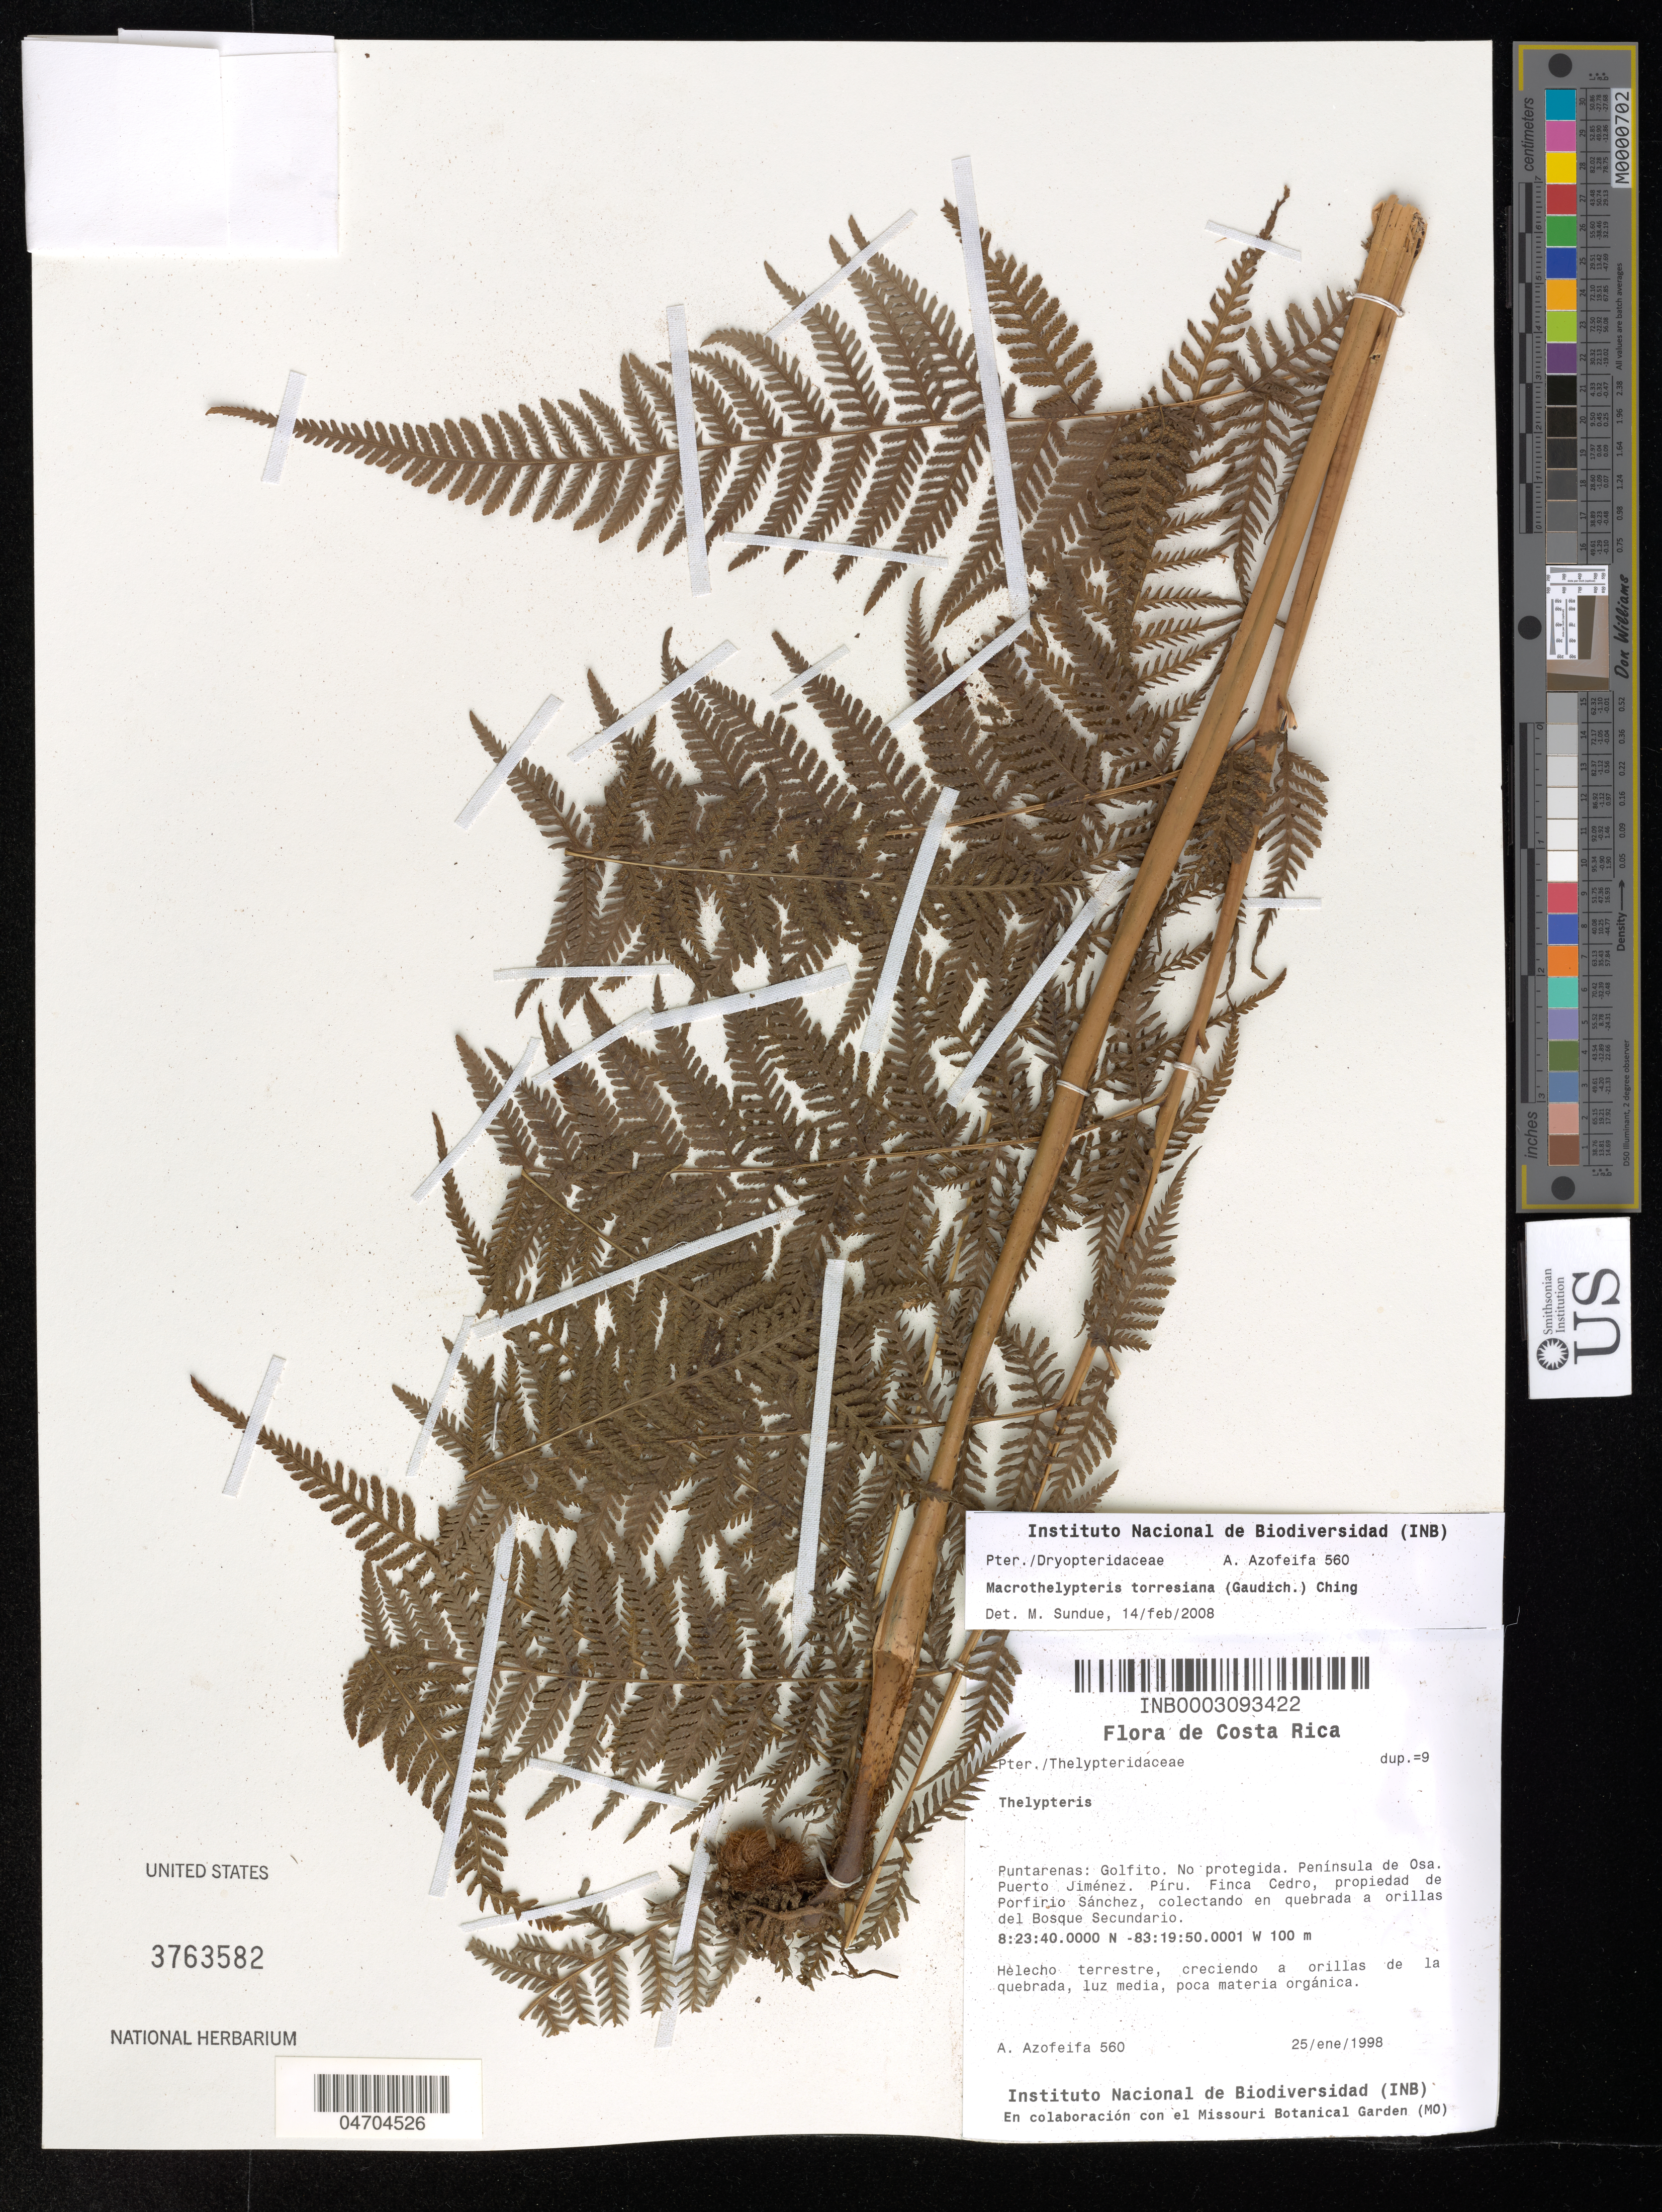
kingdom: Plantae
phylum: Tracheophyta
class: Polypodiopsida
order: Polypodiales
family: Thelypteridaceae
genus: Macrothelypteris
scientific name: Macrothelypteris torresiana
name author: (Gaudich.) Ching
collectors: A. Azofeifa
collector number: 560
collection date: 1998-01-25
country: Costa Rica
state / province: Puntarenas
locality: Golfito. No protegida. Península de Osa. Puerto Jiménez. Finca Cedro, propiedad de Porfirio Sánchez, colectando en quebrada a orillas del Bosque Secundario.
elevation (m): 100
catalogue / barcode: US 3763582